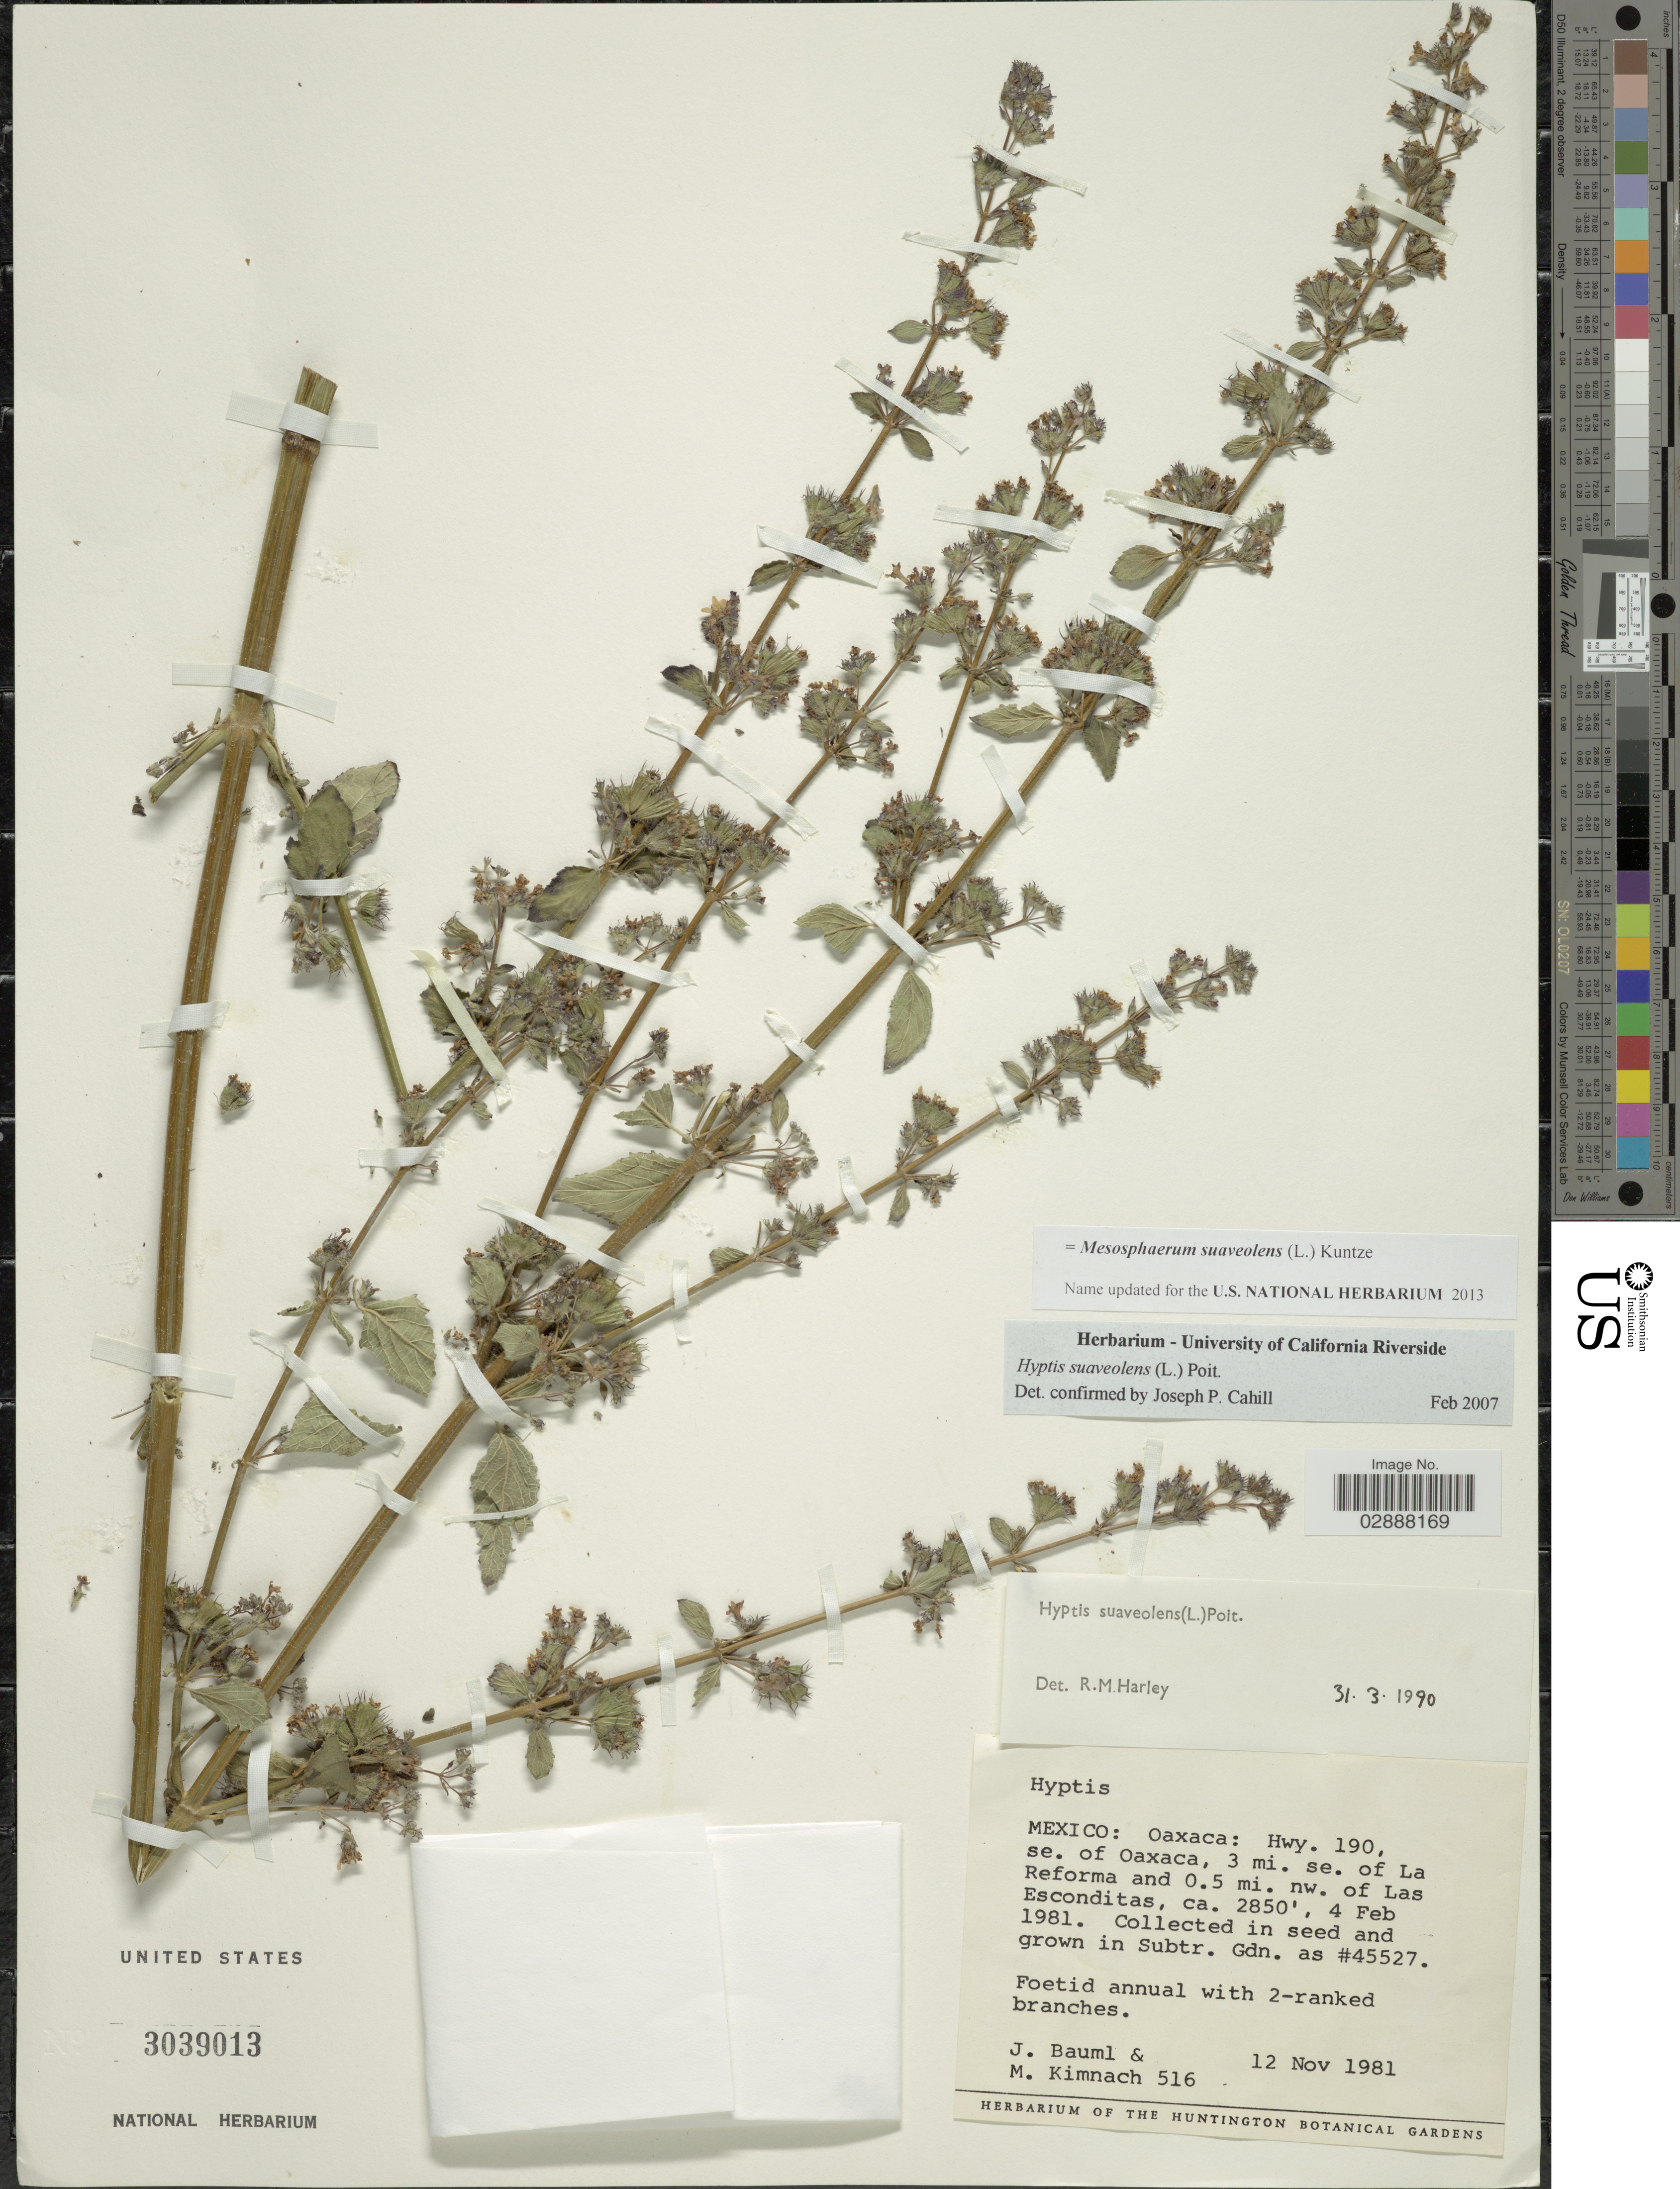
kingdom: Plantae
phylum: Tracheophyta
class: Magnoliopsida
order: Lamiales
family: Lamiaceae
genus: Mesosphaerum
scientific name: Mesosphaerum suaveolens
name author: (L.) Kuntze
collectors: J. Bauml & M. W. Kimnach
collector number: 516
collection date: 1981-02-04/1981-11-12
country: Mexico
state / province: Oaxaca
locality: Hwy. 190, se. of Oaxaca, 3 mi. se. of La Reforma and 0.5 mi. nw. of Las Esconditas.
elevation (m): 869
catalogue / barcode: US 3039013